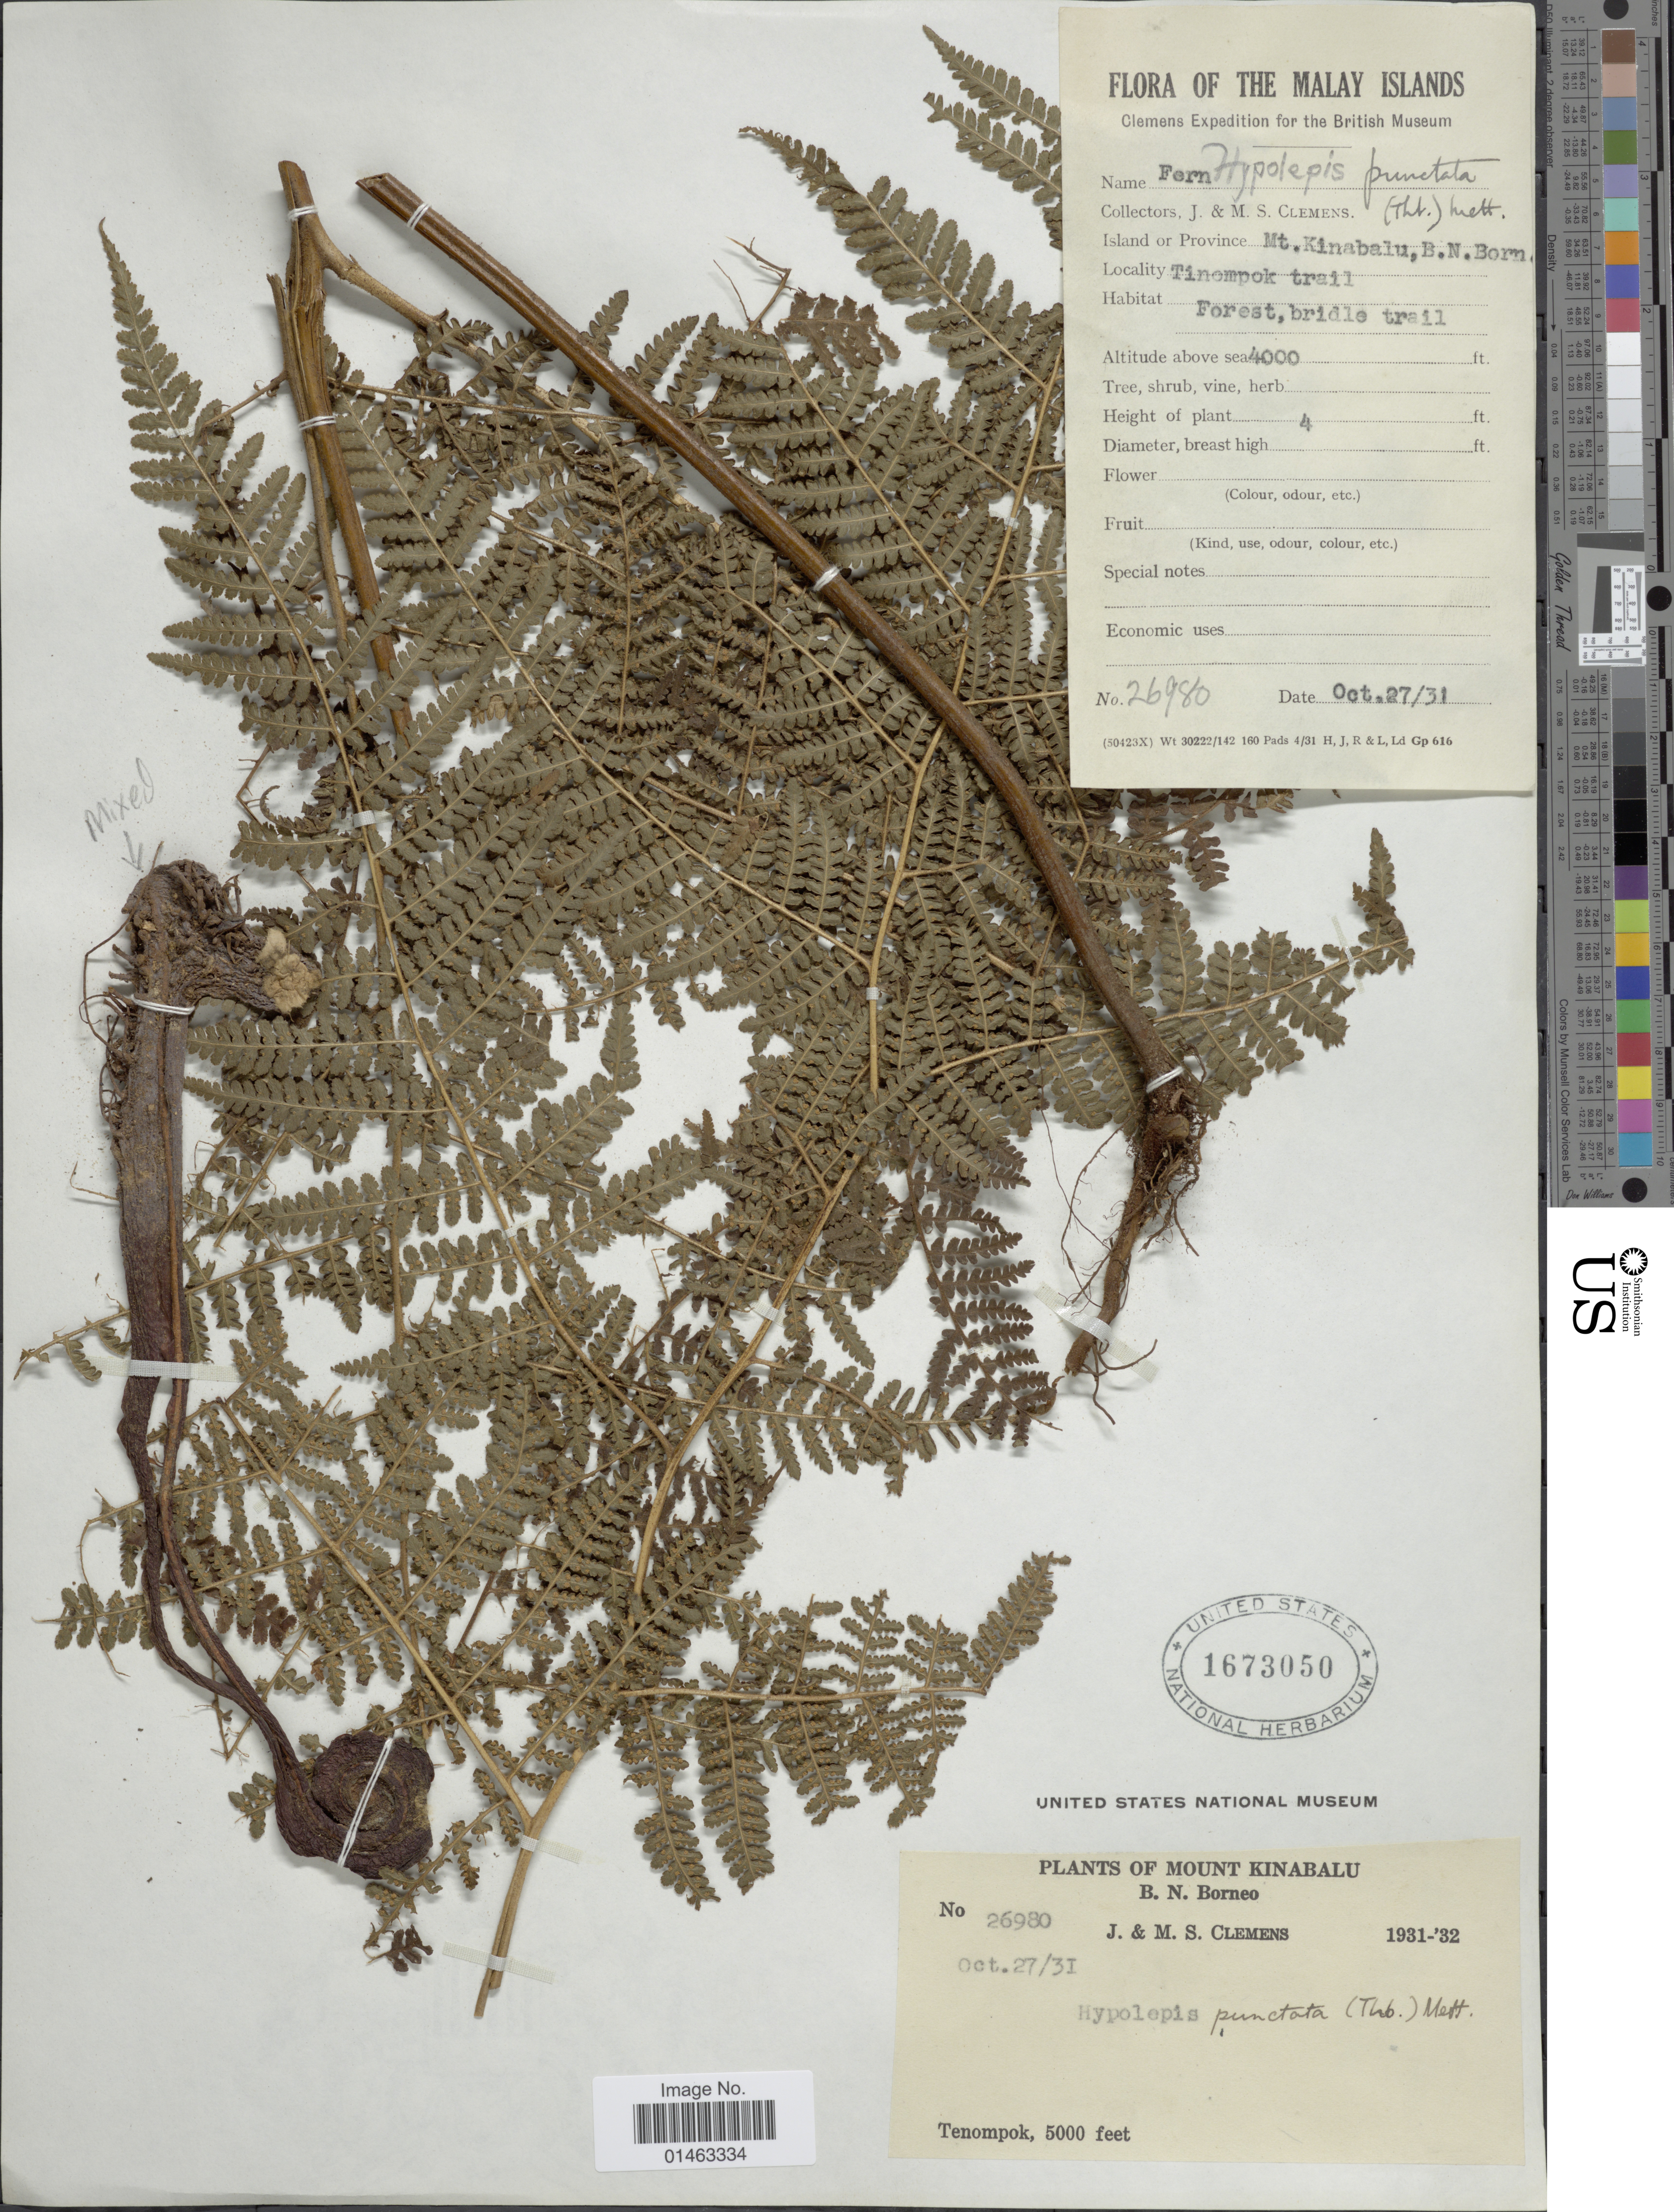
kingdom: Plantae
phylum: Tracheophyta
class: Polypodiopsida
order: Polypodiales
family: Dennstaedtiaceae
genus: Hypolepis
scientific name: Hypolepis punctata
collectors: J. Clemens & M. S. Clemens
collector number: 26980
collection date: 1931-10-27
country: Malaysia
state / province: Sabah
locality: The Malay Islands. Mount Kinabalu, B.N. Borneo. Tenompok trail.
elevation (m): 1219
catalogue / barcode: US 1673050